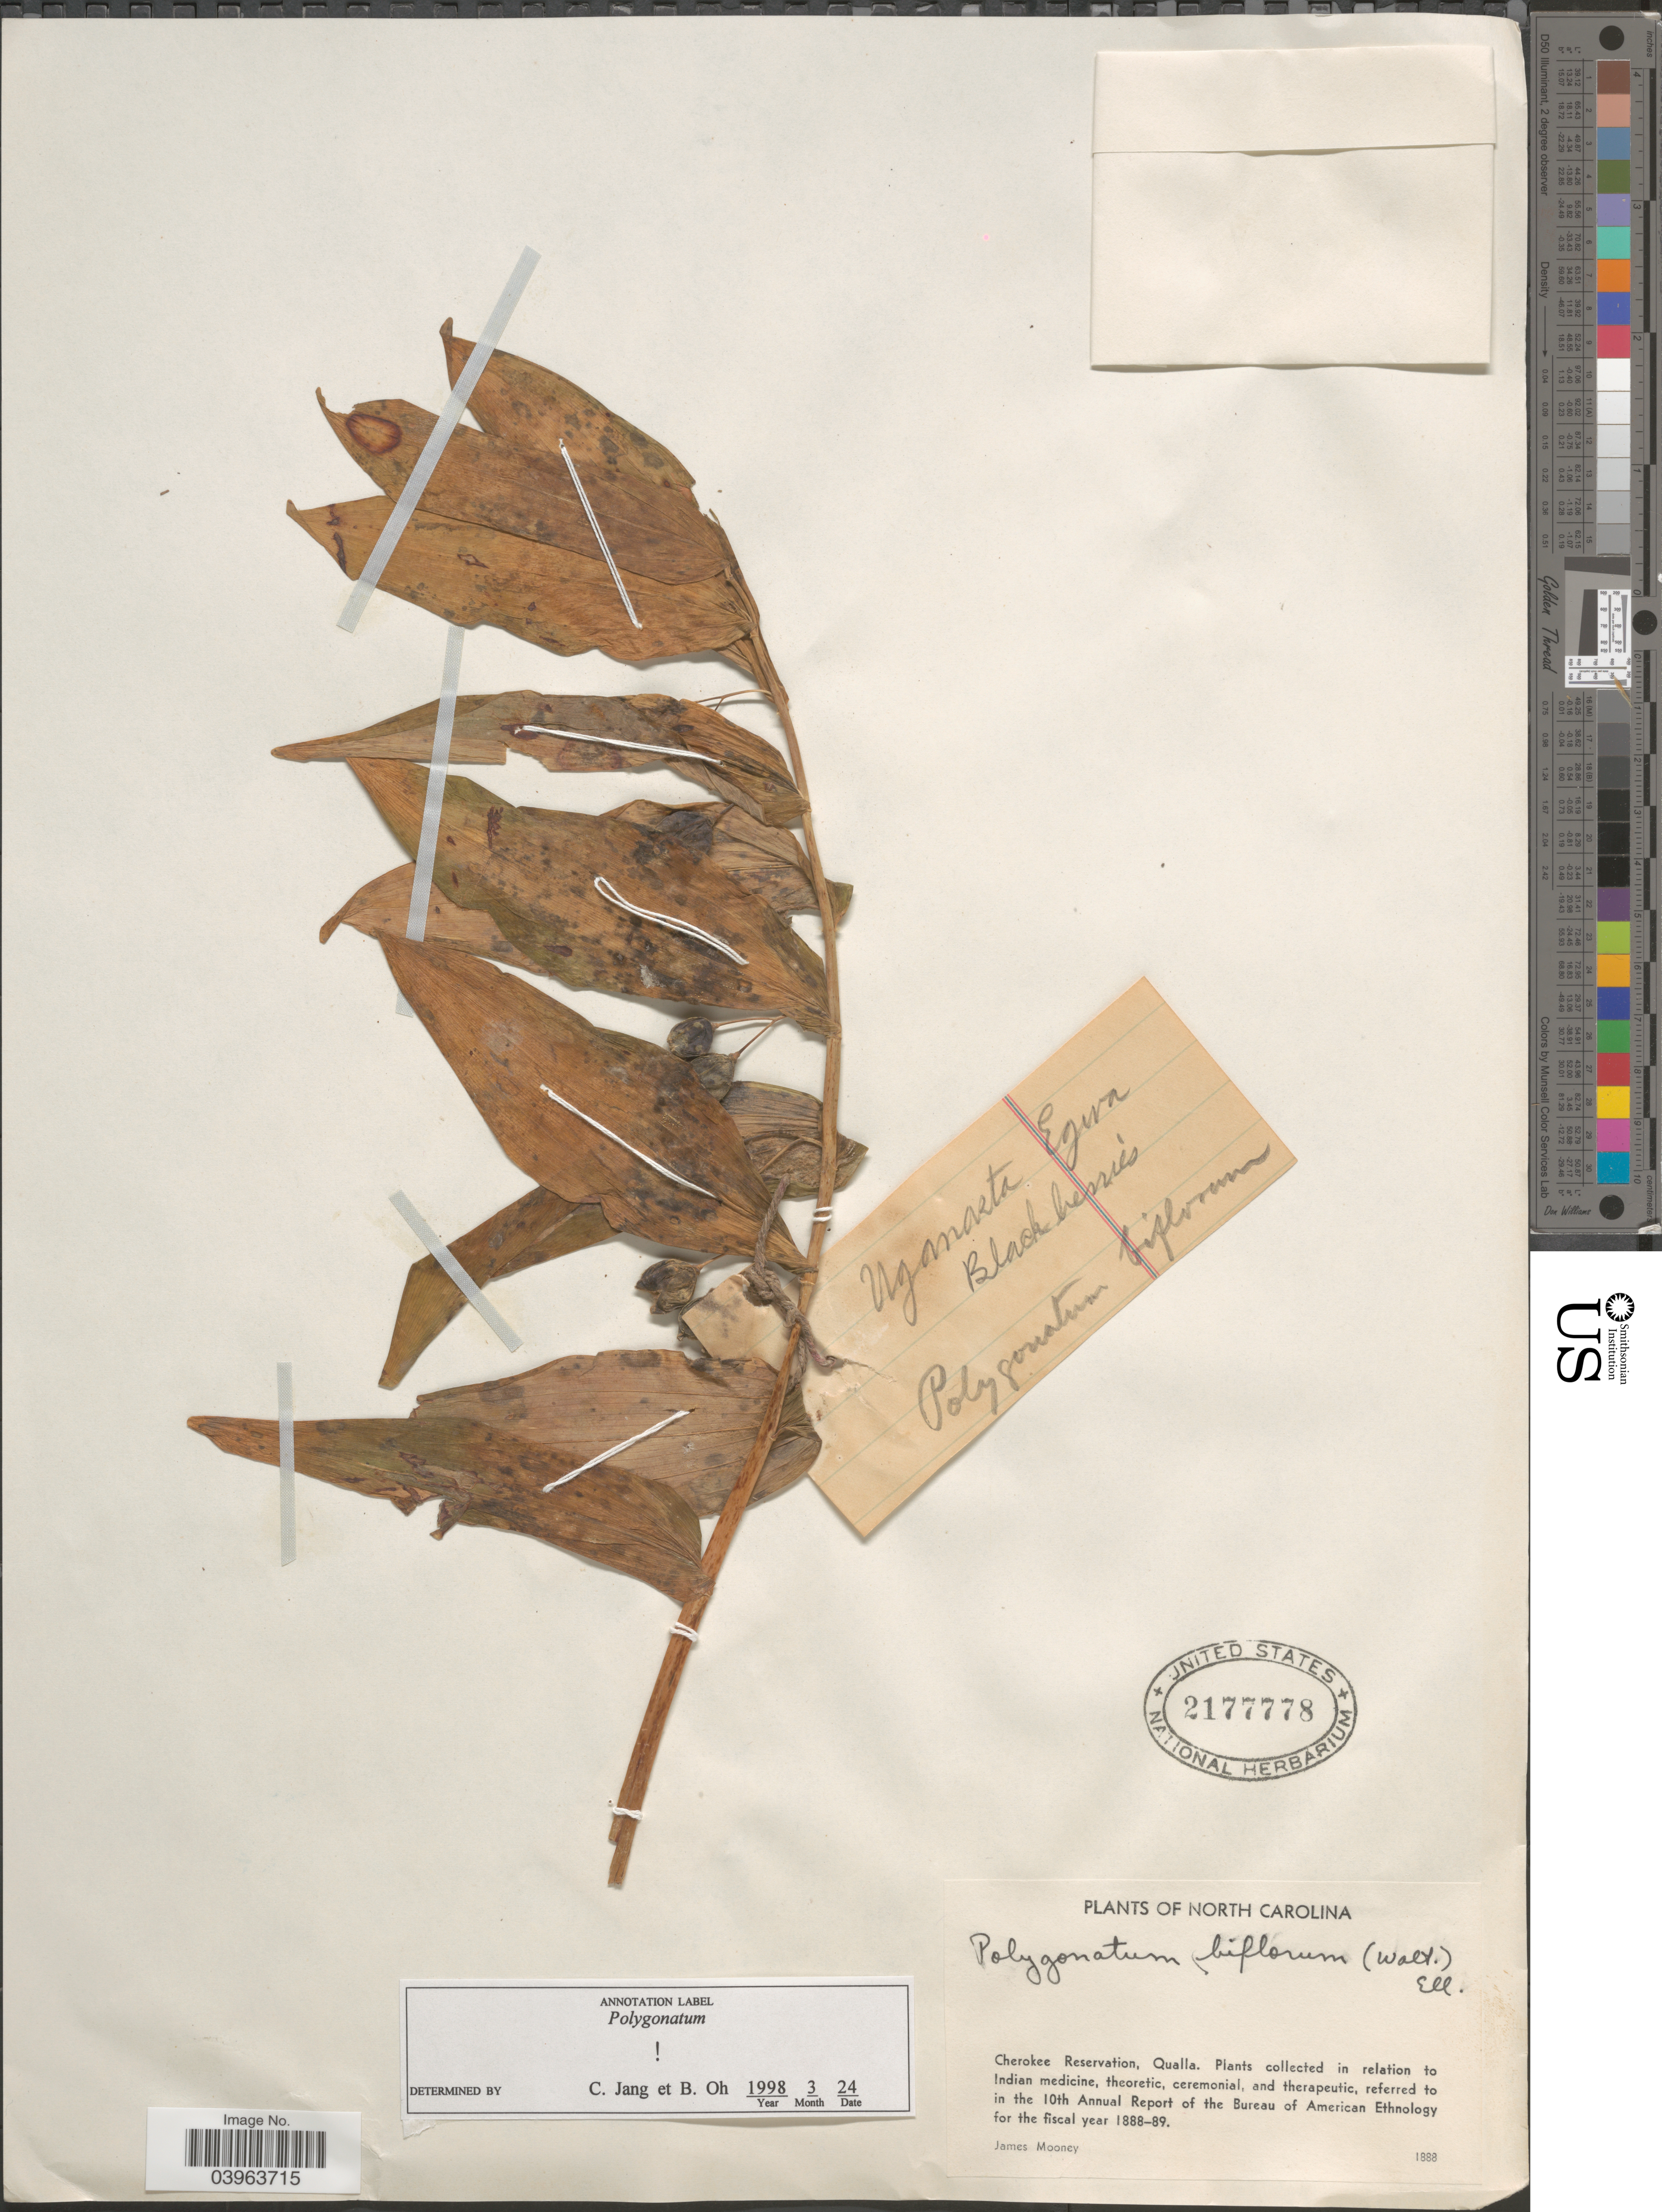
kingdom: Plantae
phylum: Tracheophyta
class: Liliopsida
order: Asparagales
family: Asparagaceae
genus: Polygonatum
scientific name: Polygonatum biflorum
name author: (Walter) Elliott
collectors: J. Mooney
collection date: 1888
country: United States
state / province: North Carolina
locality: Cherokee Reservation, Qualla.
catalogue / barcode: US 2177778